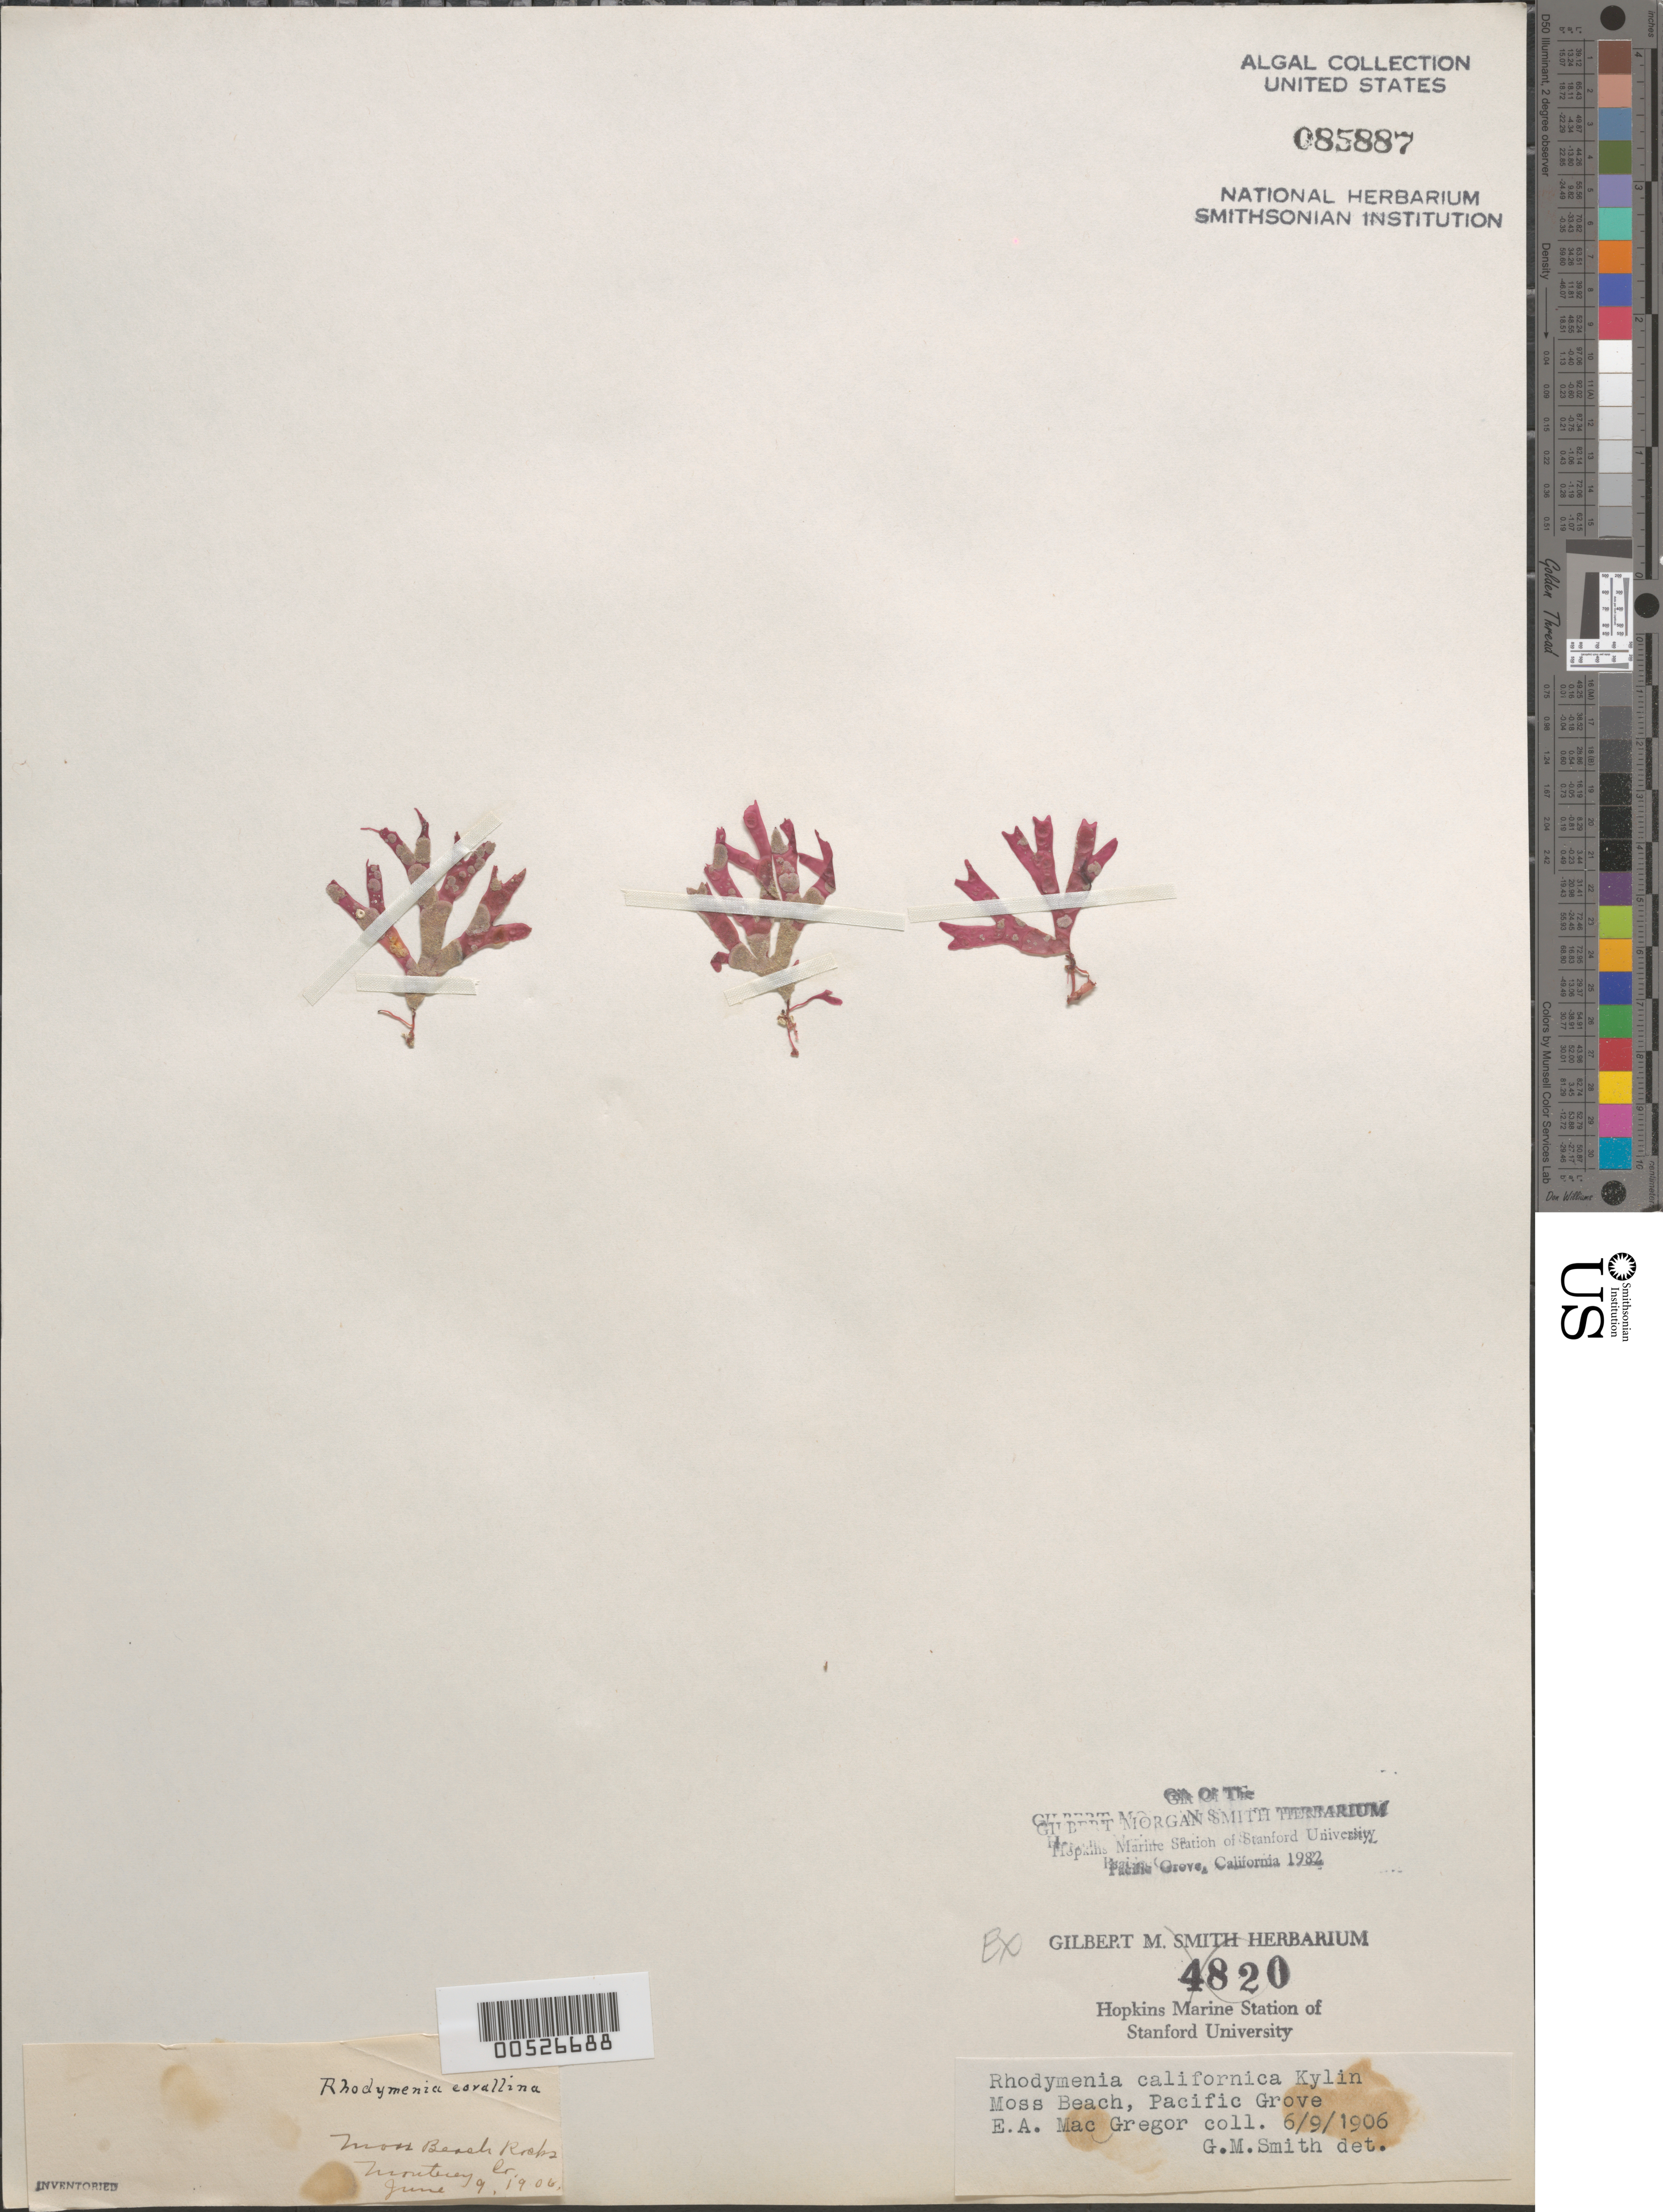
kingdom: Plantae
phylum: Rhodophyta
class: Florideophyceae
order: Rhodymeniales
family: Rhodymeniaceae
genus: Rhodymenia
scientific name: Rhodymenia californica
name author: Kylin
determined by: Smith, G. M.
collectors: E. A. McGregor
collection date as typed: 09 Jun 1906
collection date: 1906-06-09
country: United States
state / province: California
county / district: Monterey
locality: Moss Beach, Pacific Grove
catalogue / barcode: US 85887